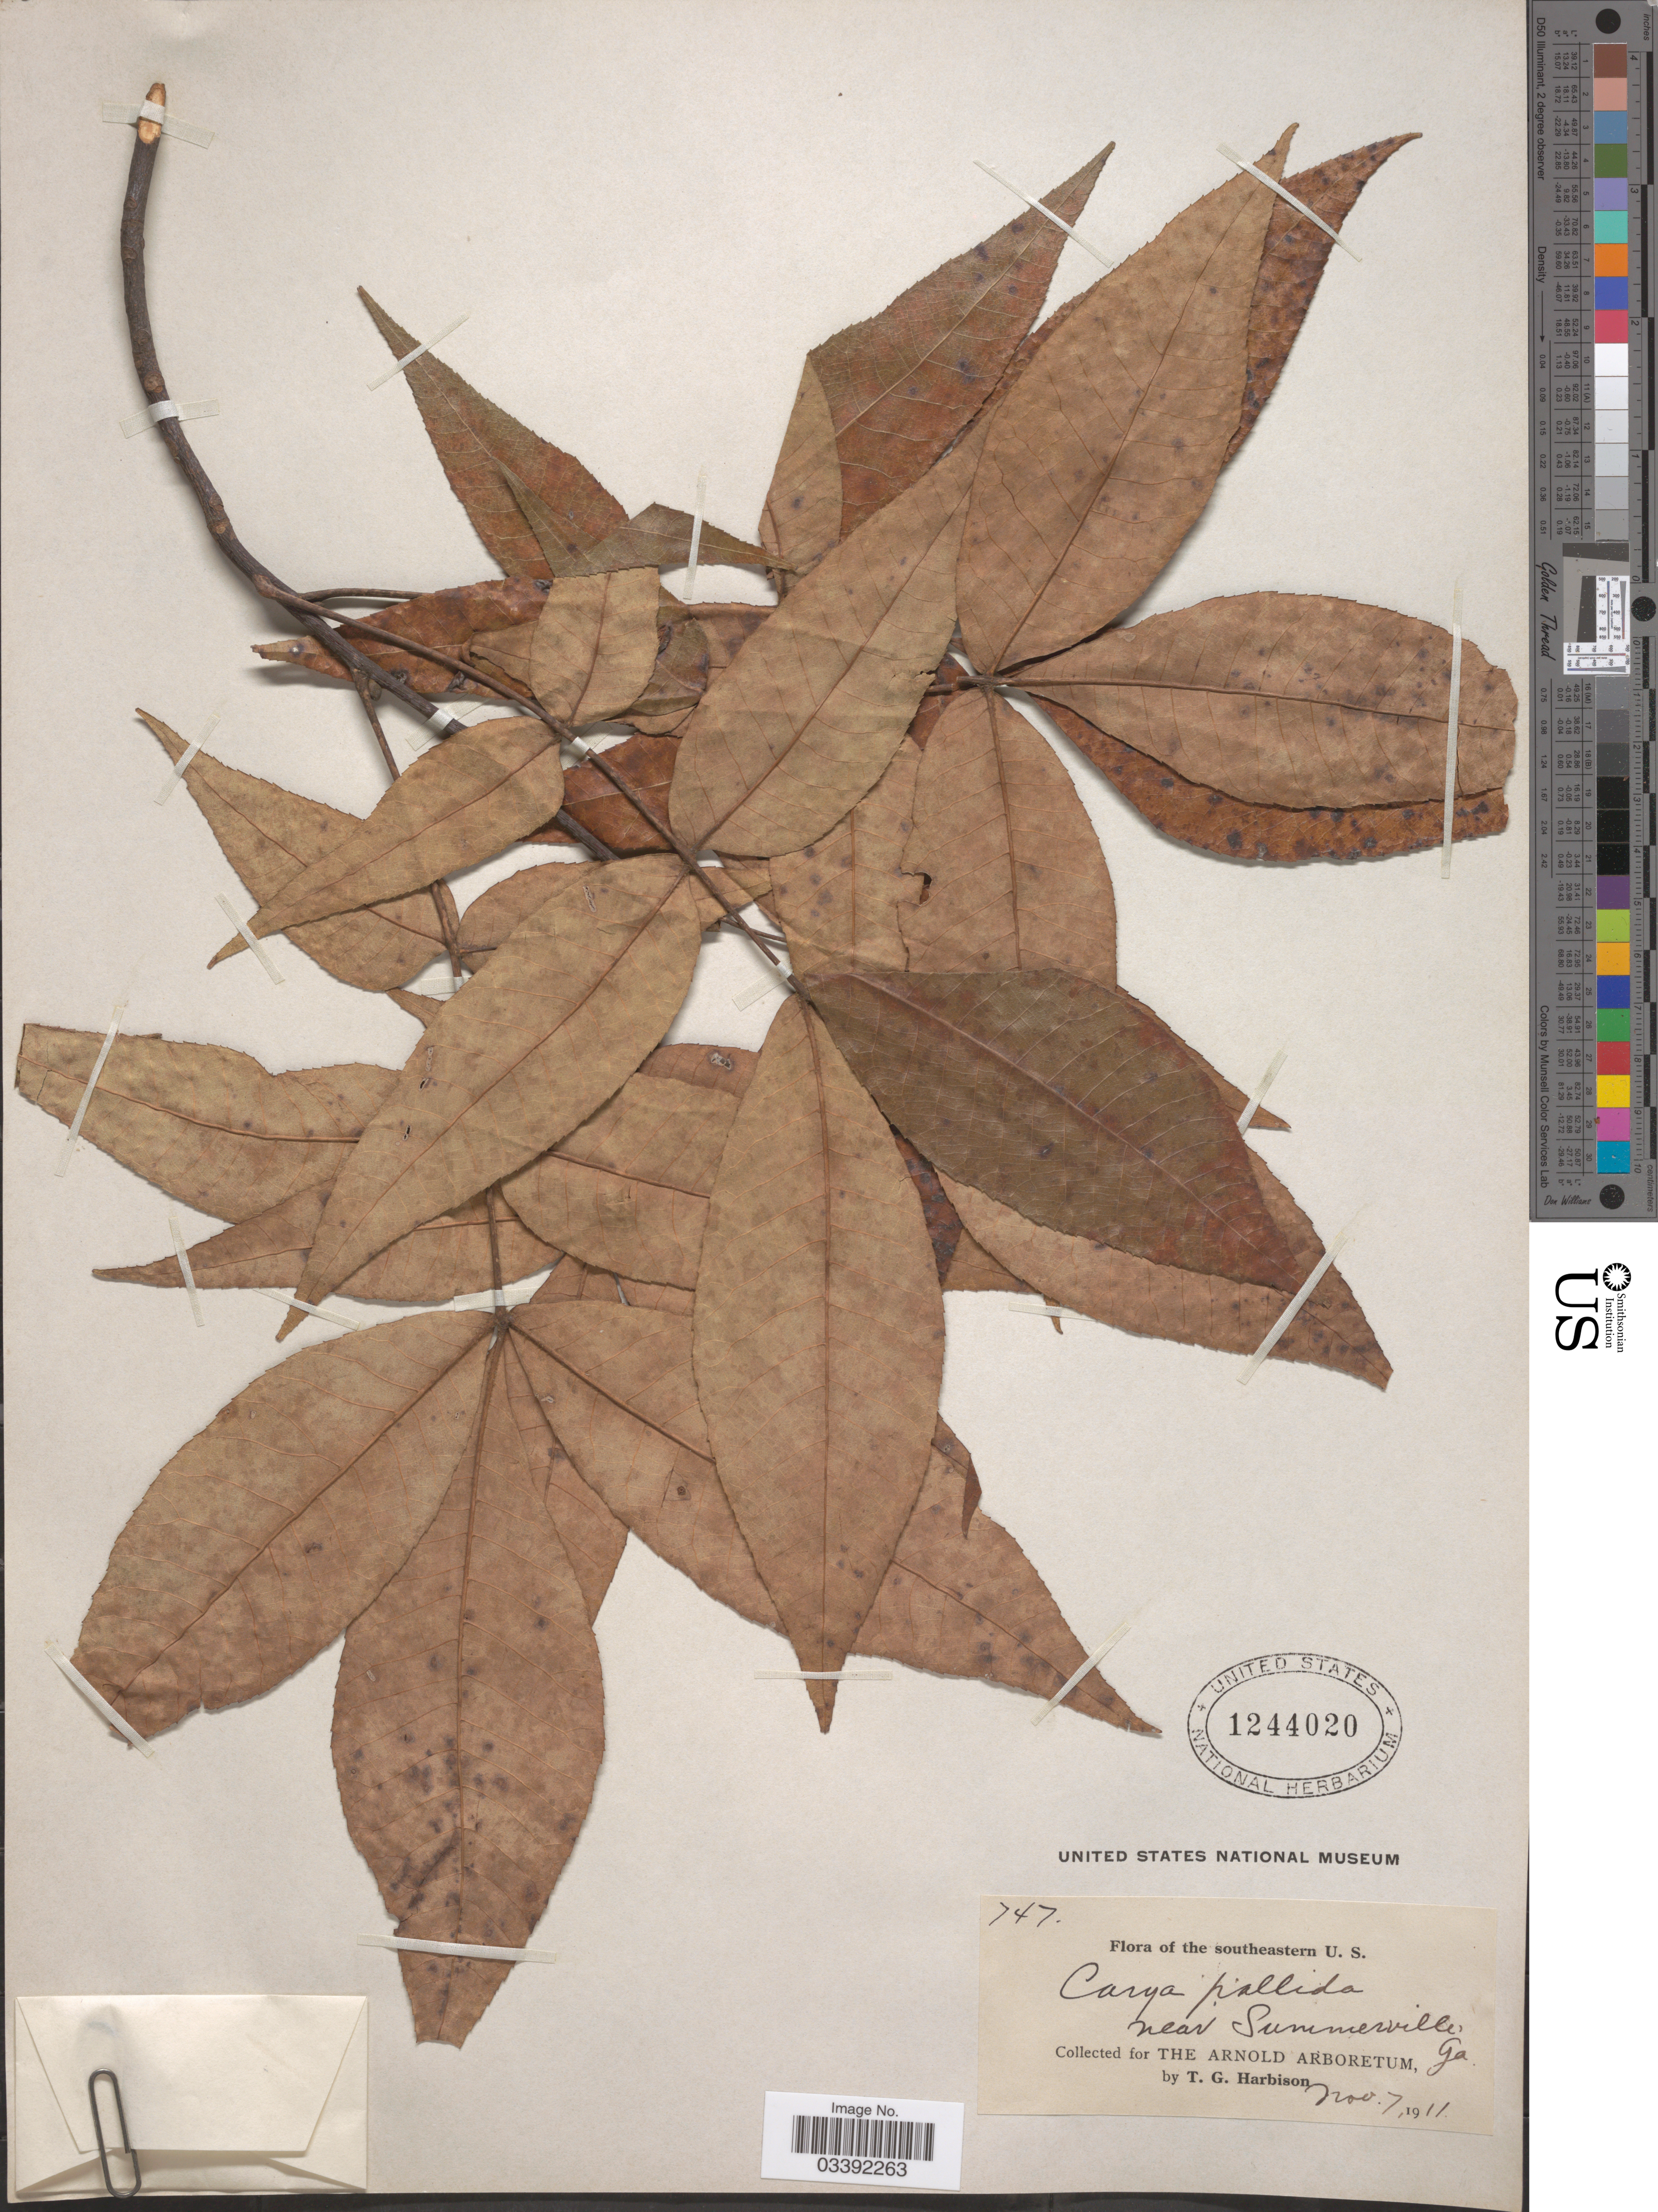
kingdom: Plantae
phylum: Tracheophyta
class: Magnoliopsida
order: Fagales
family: Juglandaceae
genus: Carya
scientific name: Carya pallida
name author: (Ashe) Engl. & Graebner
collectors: T. Harbison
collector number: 747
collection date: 1911-11-07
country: United States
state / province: Georgia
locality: Near Summerville.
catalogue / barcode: US 1244020